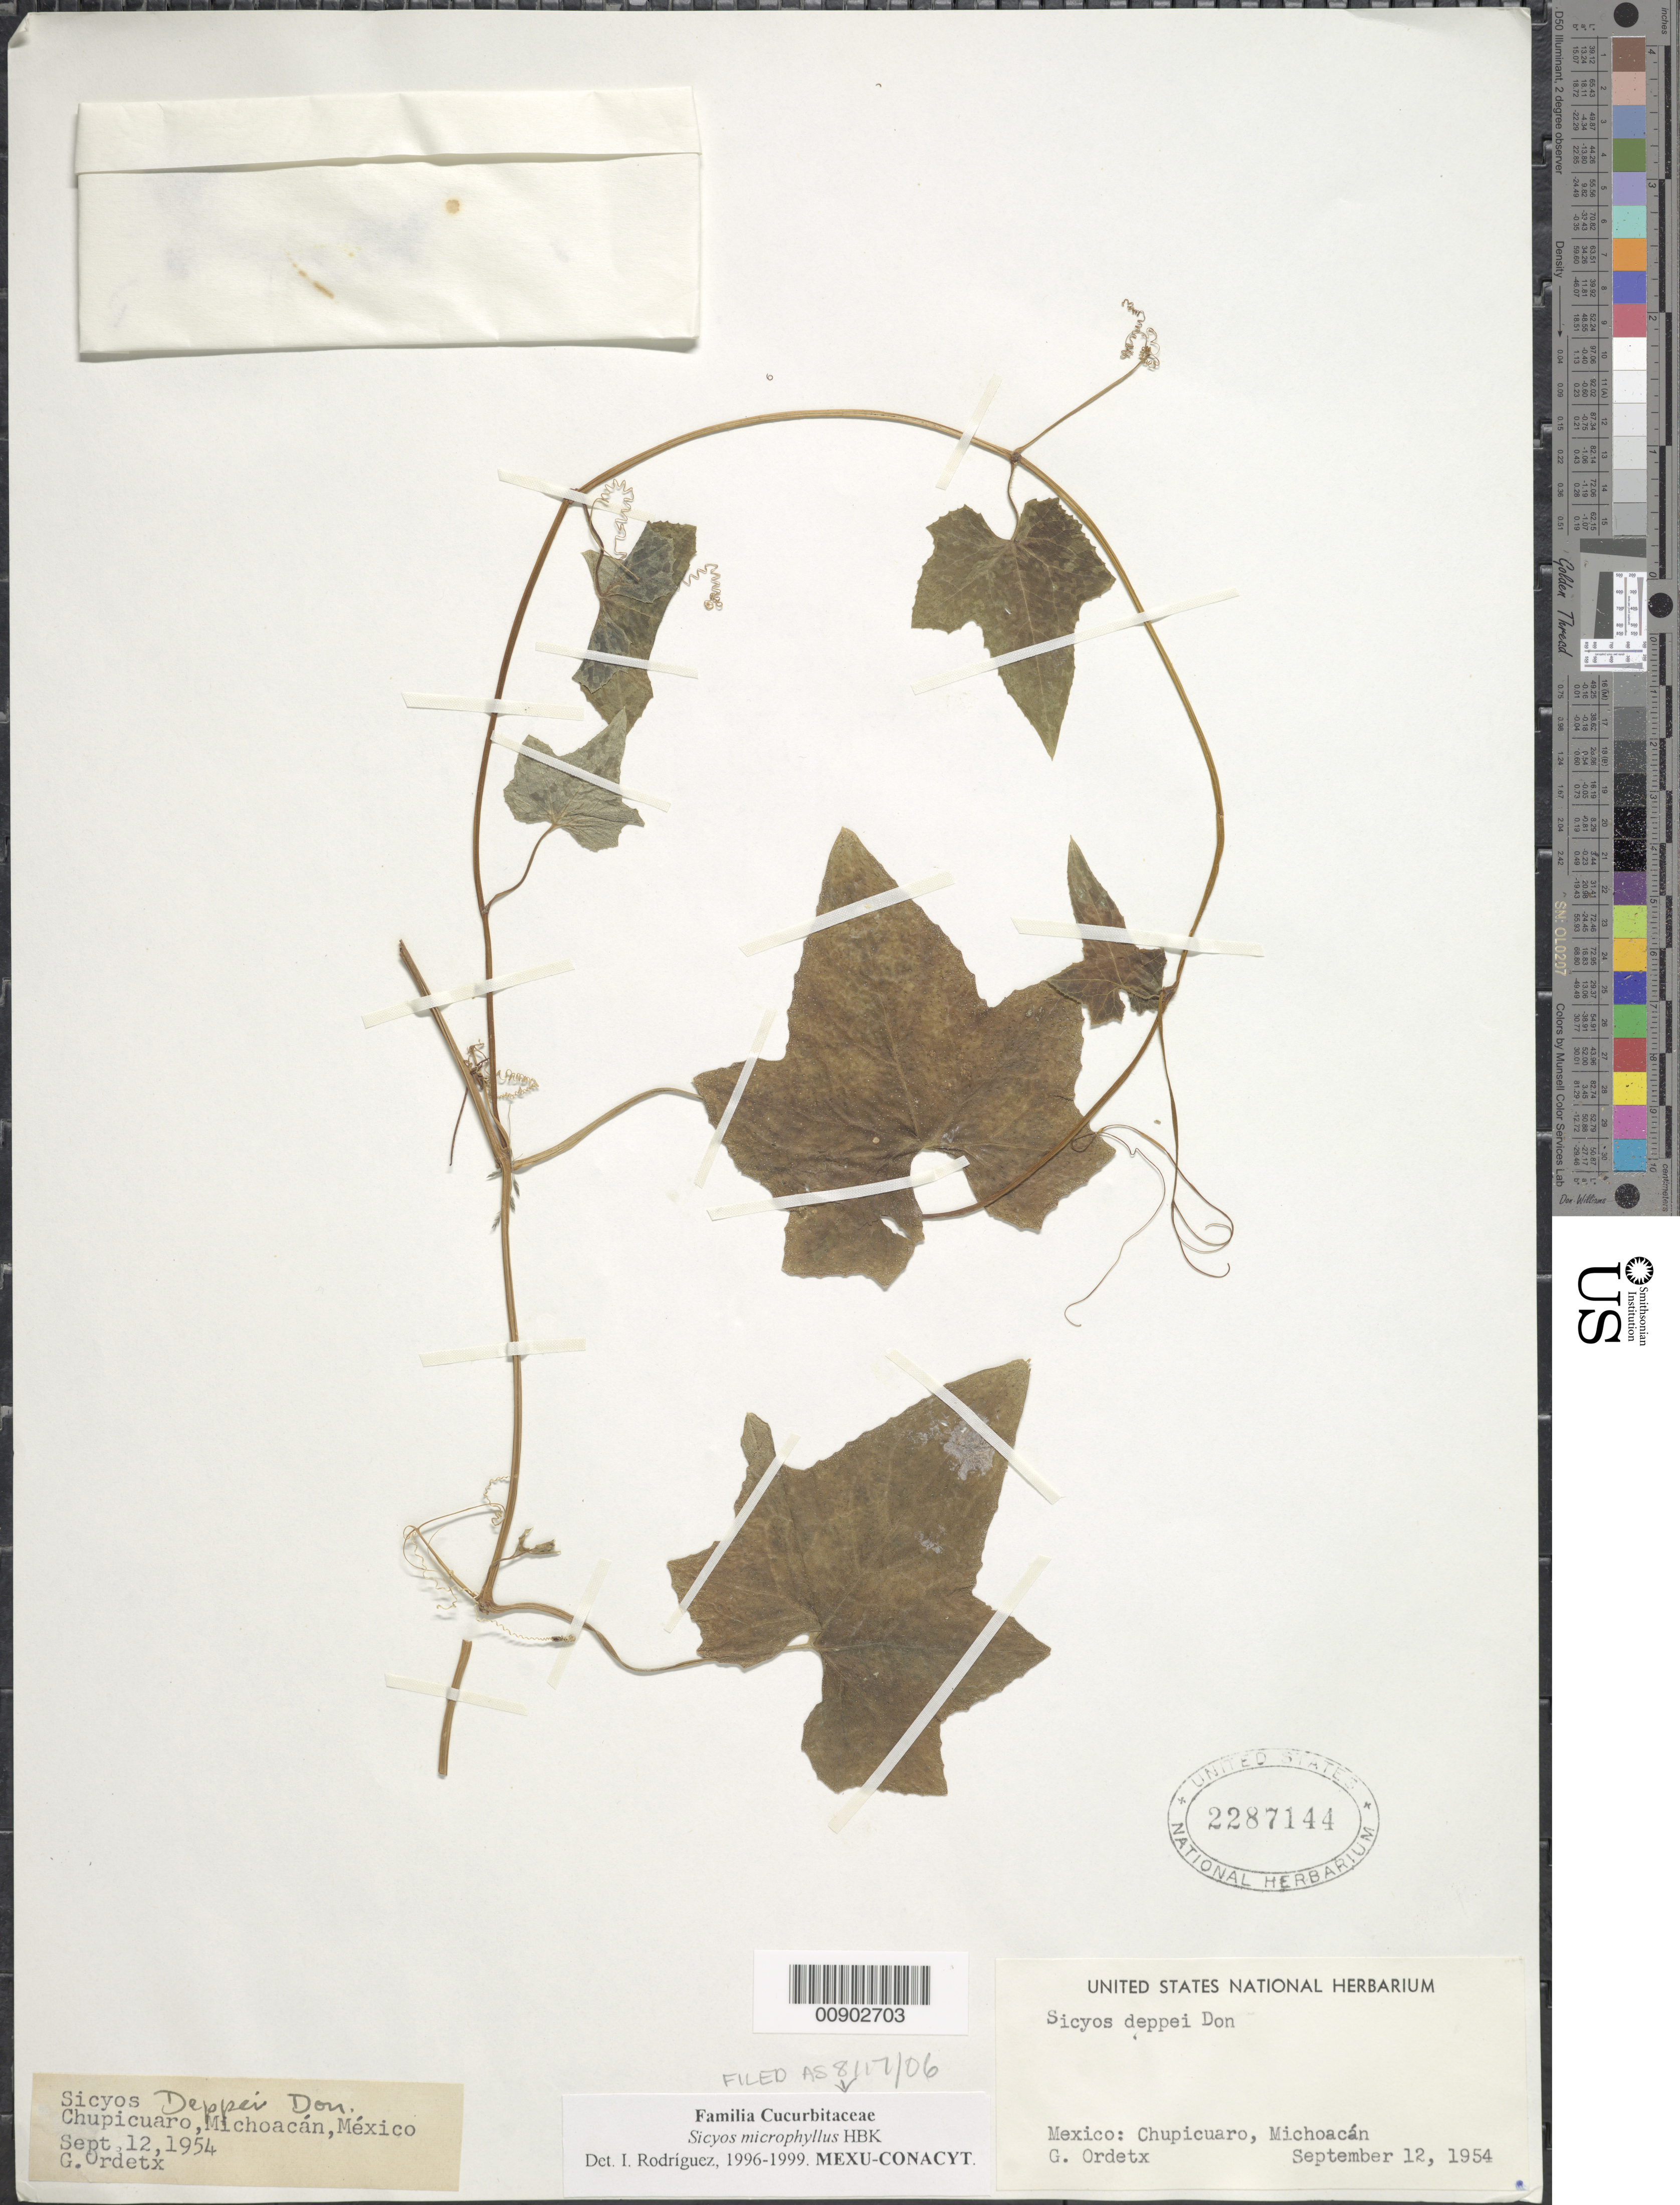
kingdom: Plantae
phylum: Tracheophyta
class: Magnoliopsida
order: Cucurbitales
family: Cucurbitaceae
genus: Sicyos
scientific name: Sicyos microphyllus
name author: Kunth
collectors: Ordetx, G.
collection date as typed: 12 Sep 1954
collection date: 1954-09-12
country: Mexico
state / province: Michoacán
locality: Chupicuaro, Michoacán.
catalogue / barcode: US 2287144